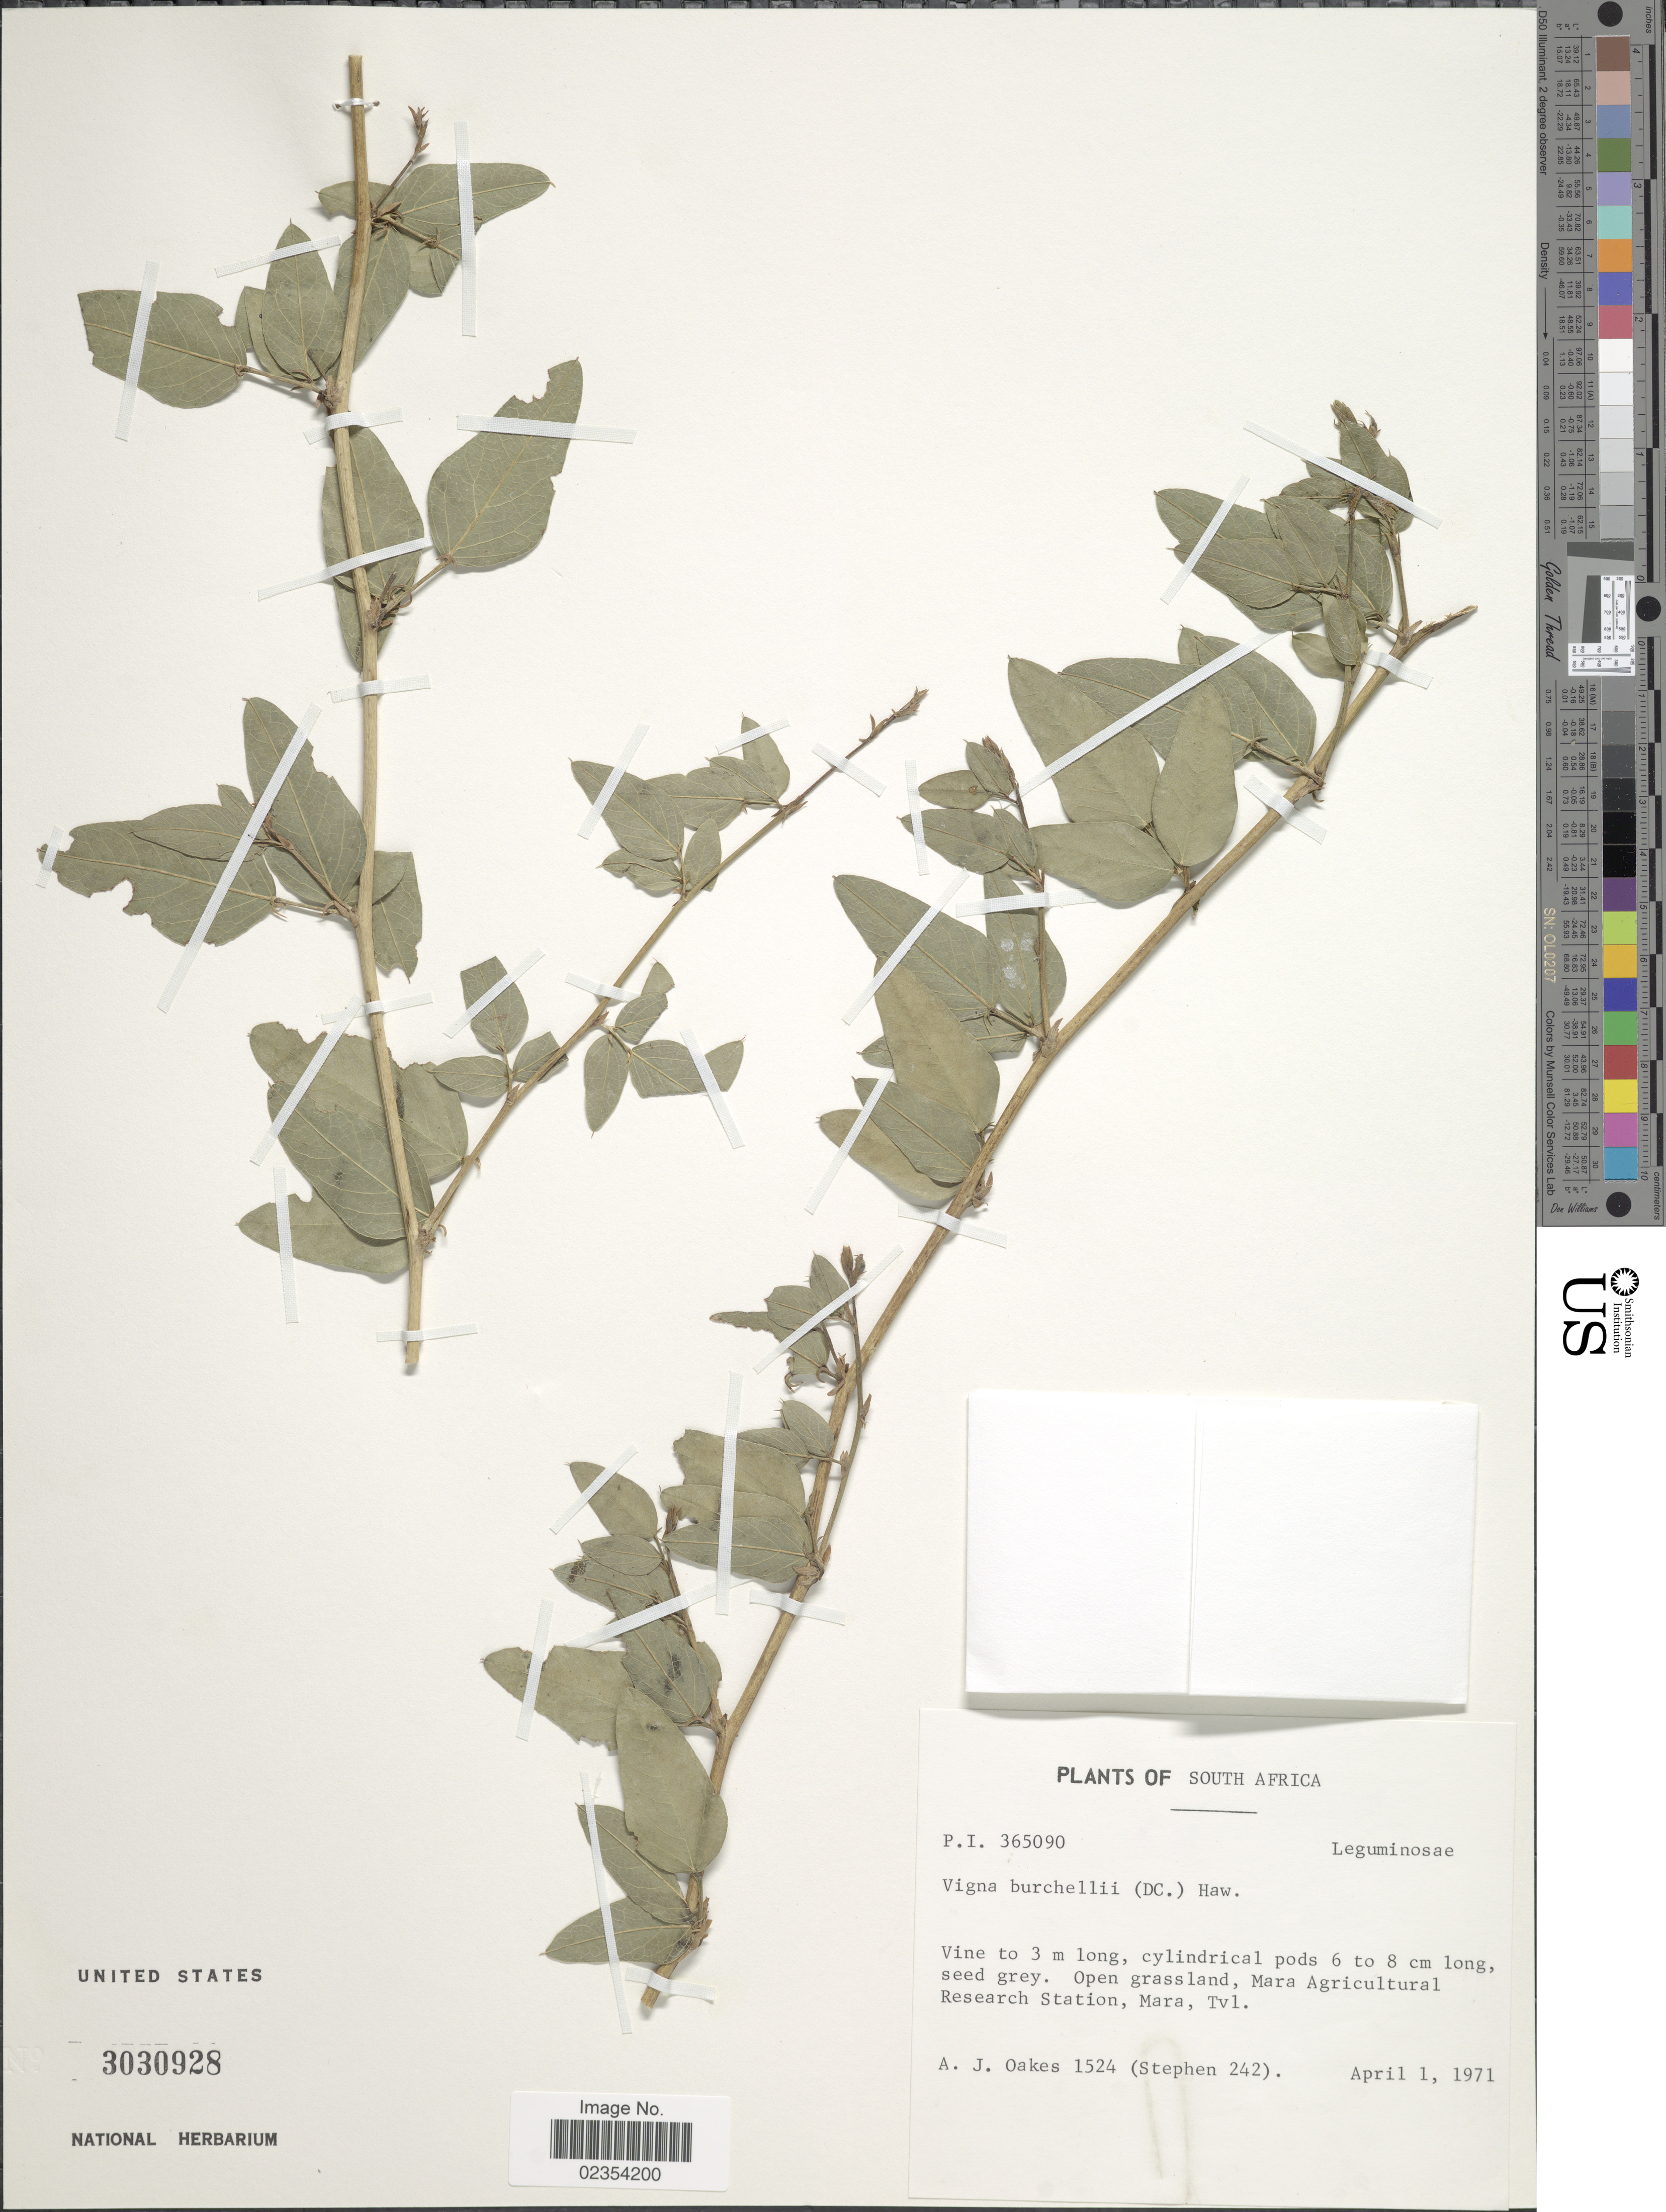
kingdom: Plantae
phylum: Tracheophyta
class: Magnoliopsida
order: Fabales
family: Fabaceae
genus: Vigna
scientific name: Vigna burchellii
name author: Harv.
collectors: A. Oakes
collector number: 1524/Stephen 242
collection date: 1971-04-01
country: Tanzania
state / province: Mara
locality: South Africa, Mara Agricultural Research Station, Tvl.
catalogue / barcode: US 3030928